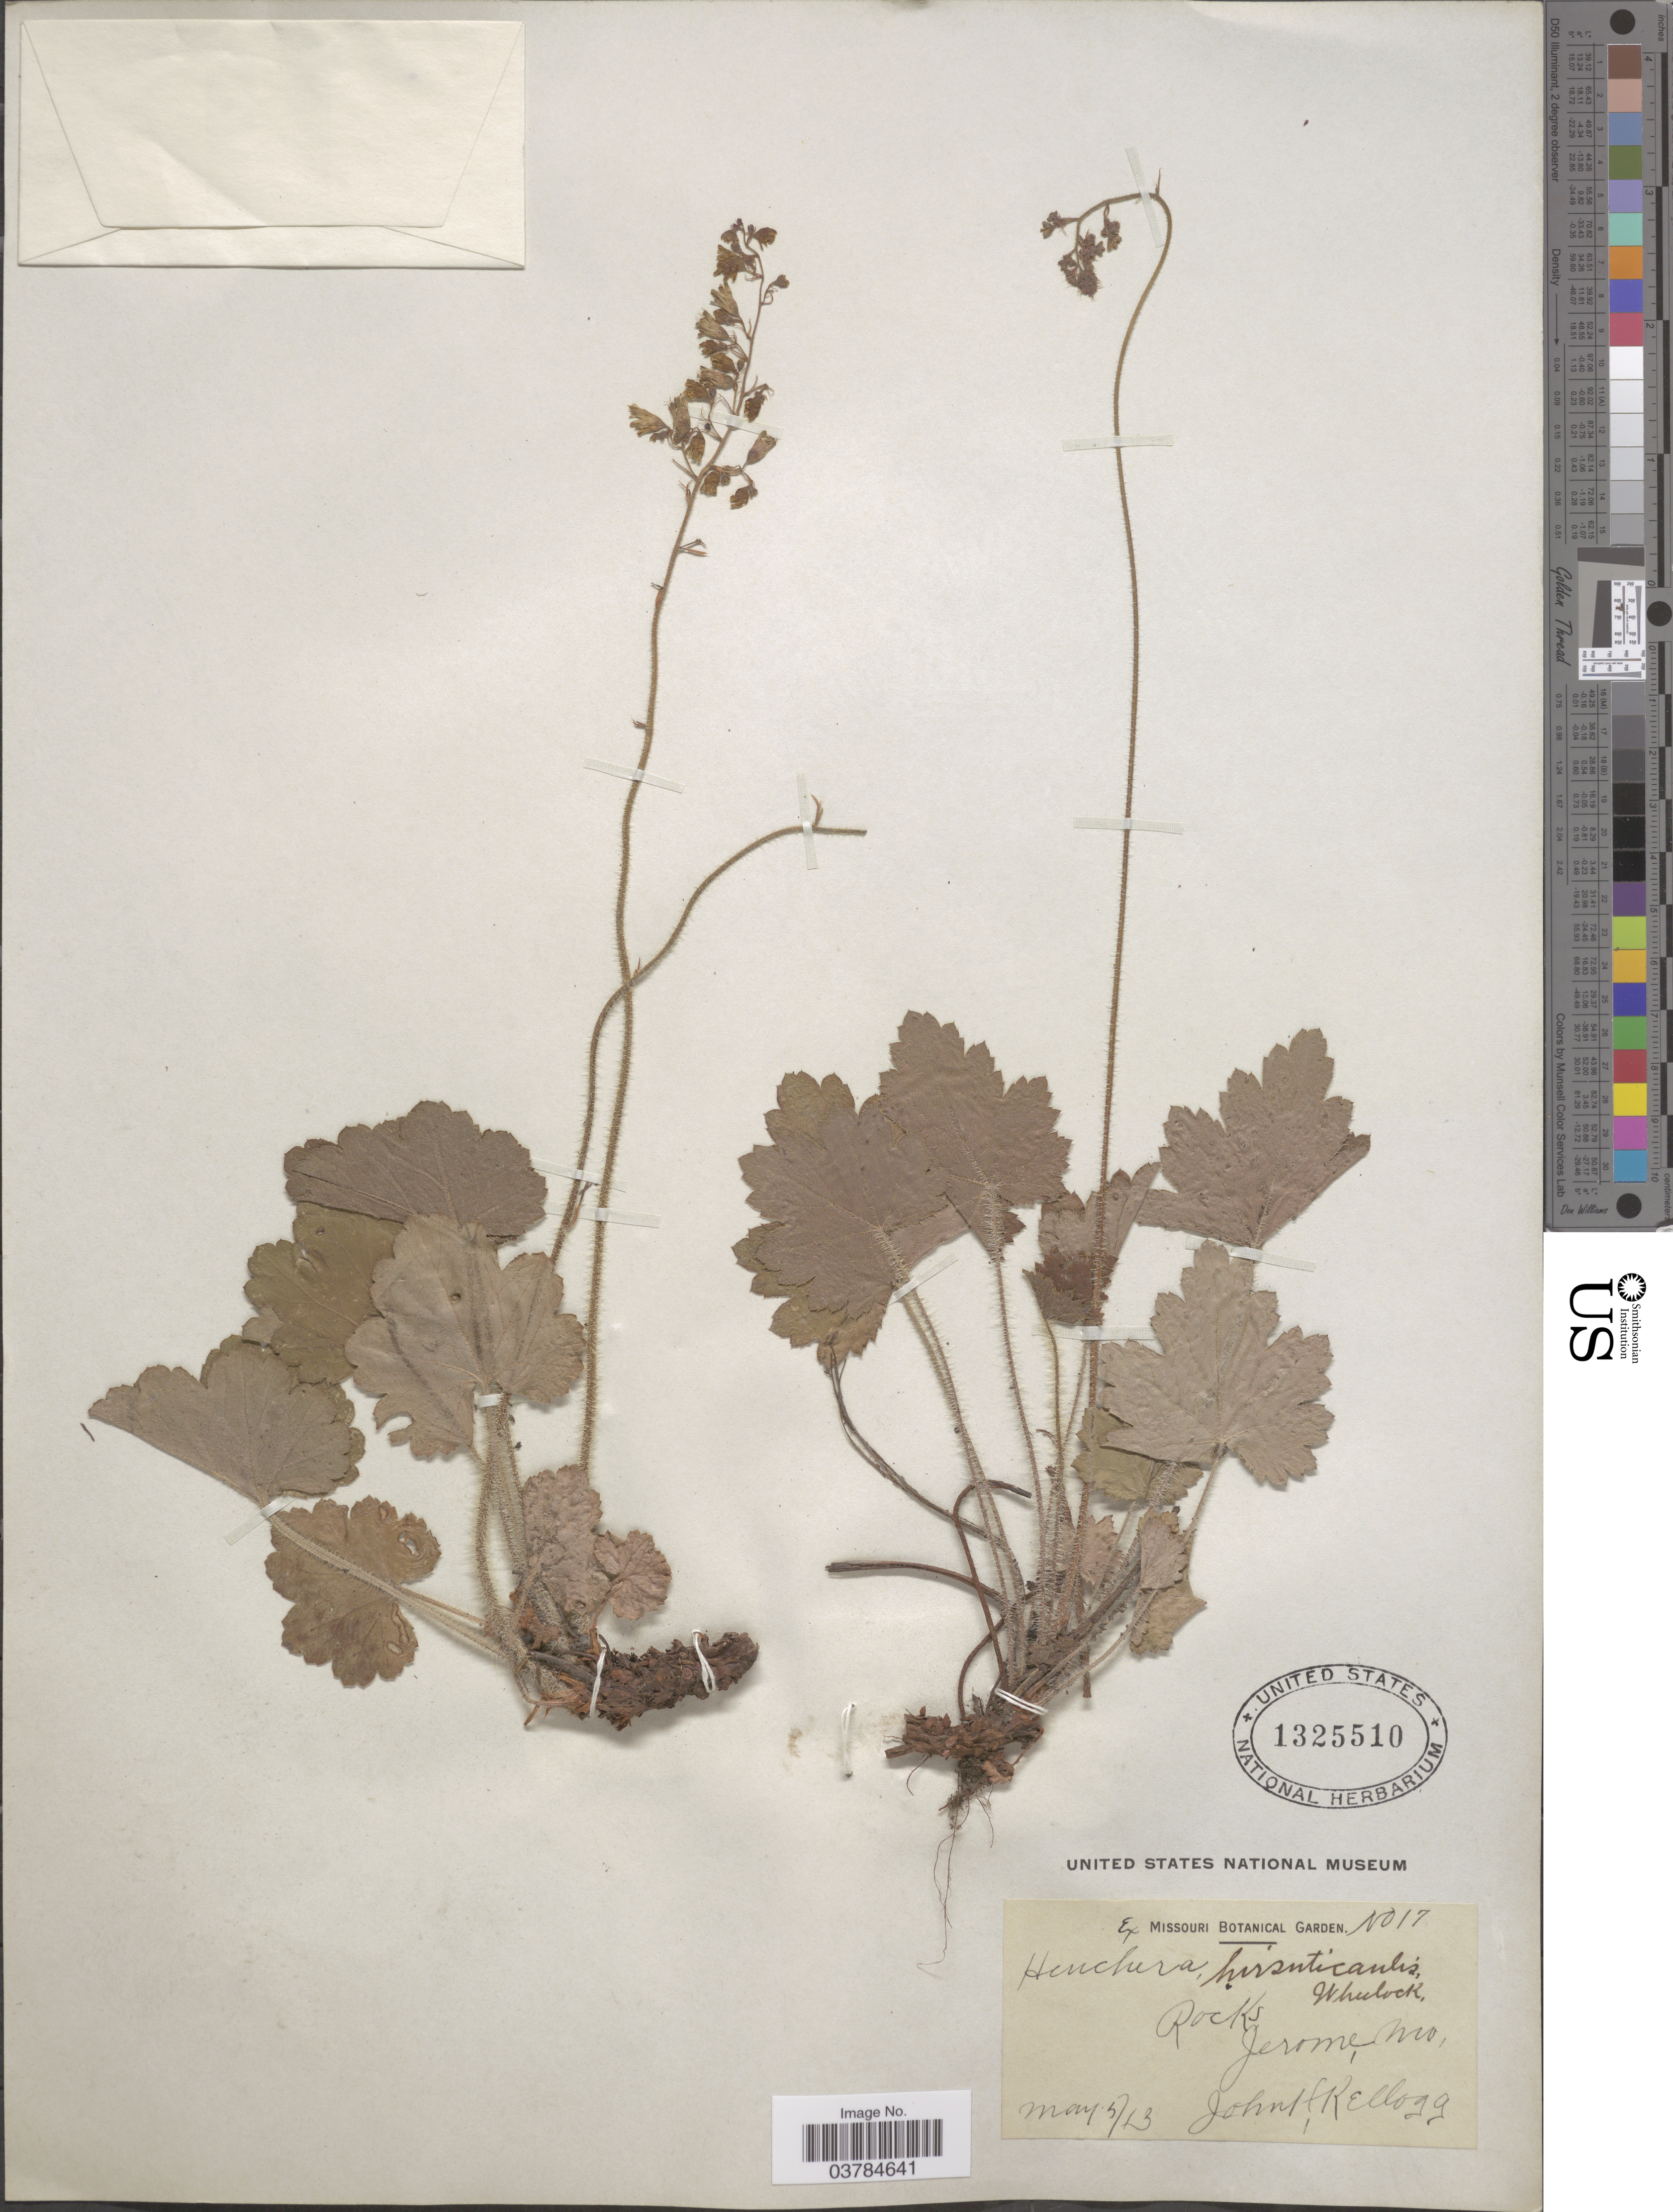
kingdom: Plantae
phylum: Tracheophyta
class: Magnoliopsida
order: Saxifragales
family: Saxifragaceae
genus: Heuchera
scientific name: Heuchera hirsuticaulis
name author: (Wheelock) Rydb.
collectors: J. H. Kellogg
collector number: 17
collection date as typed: Transcribed d/m/y: 5/5/13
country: United States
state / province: Missouri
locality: Rocks, Jerome.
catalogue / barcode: US 1325510